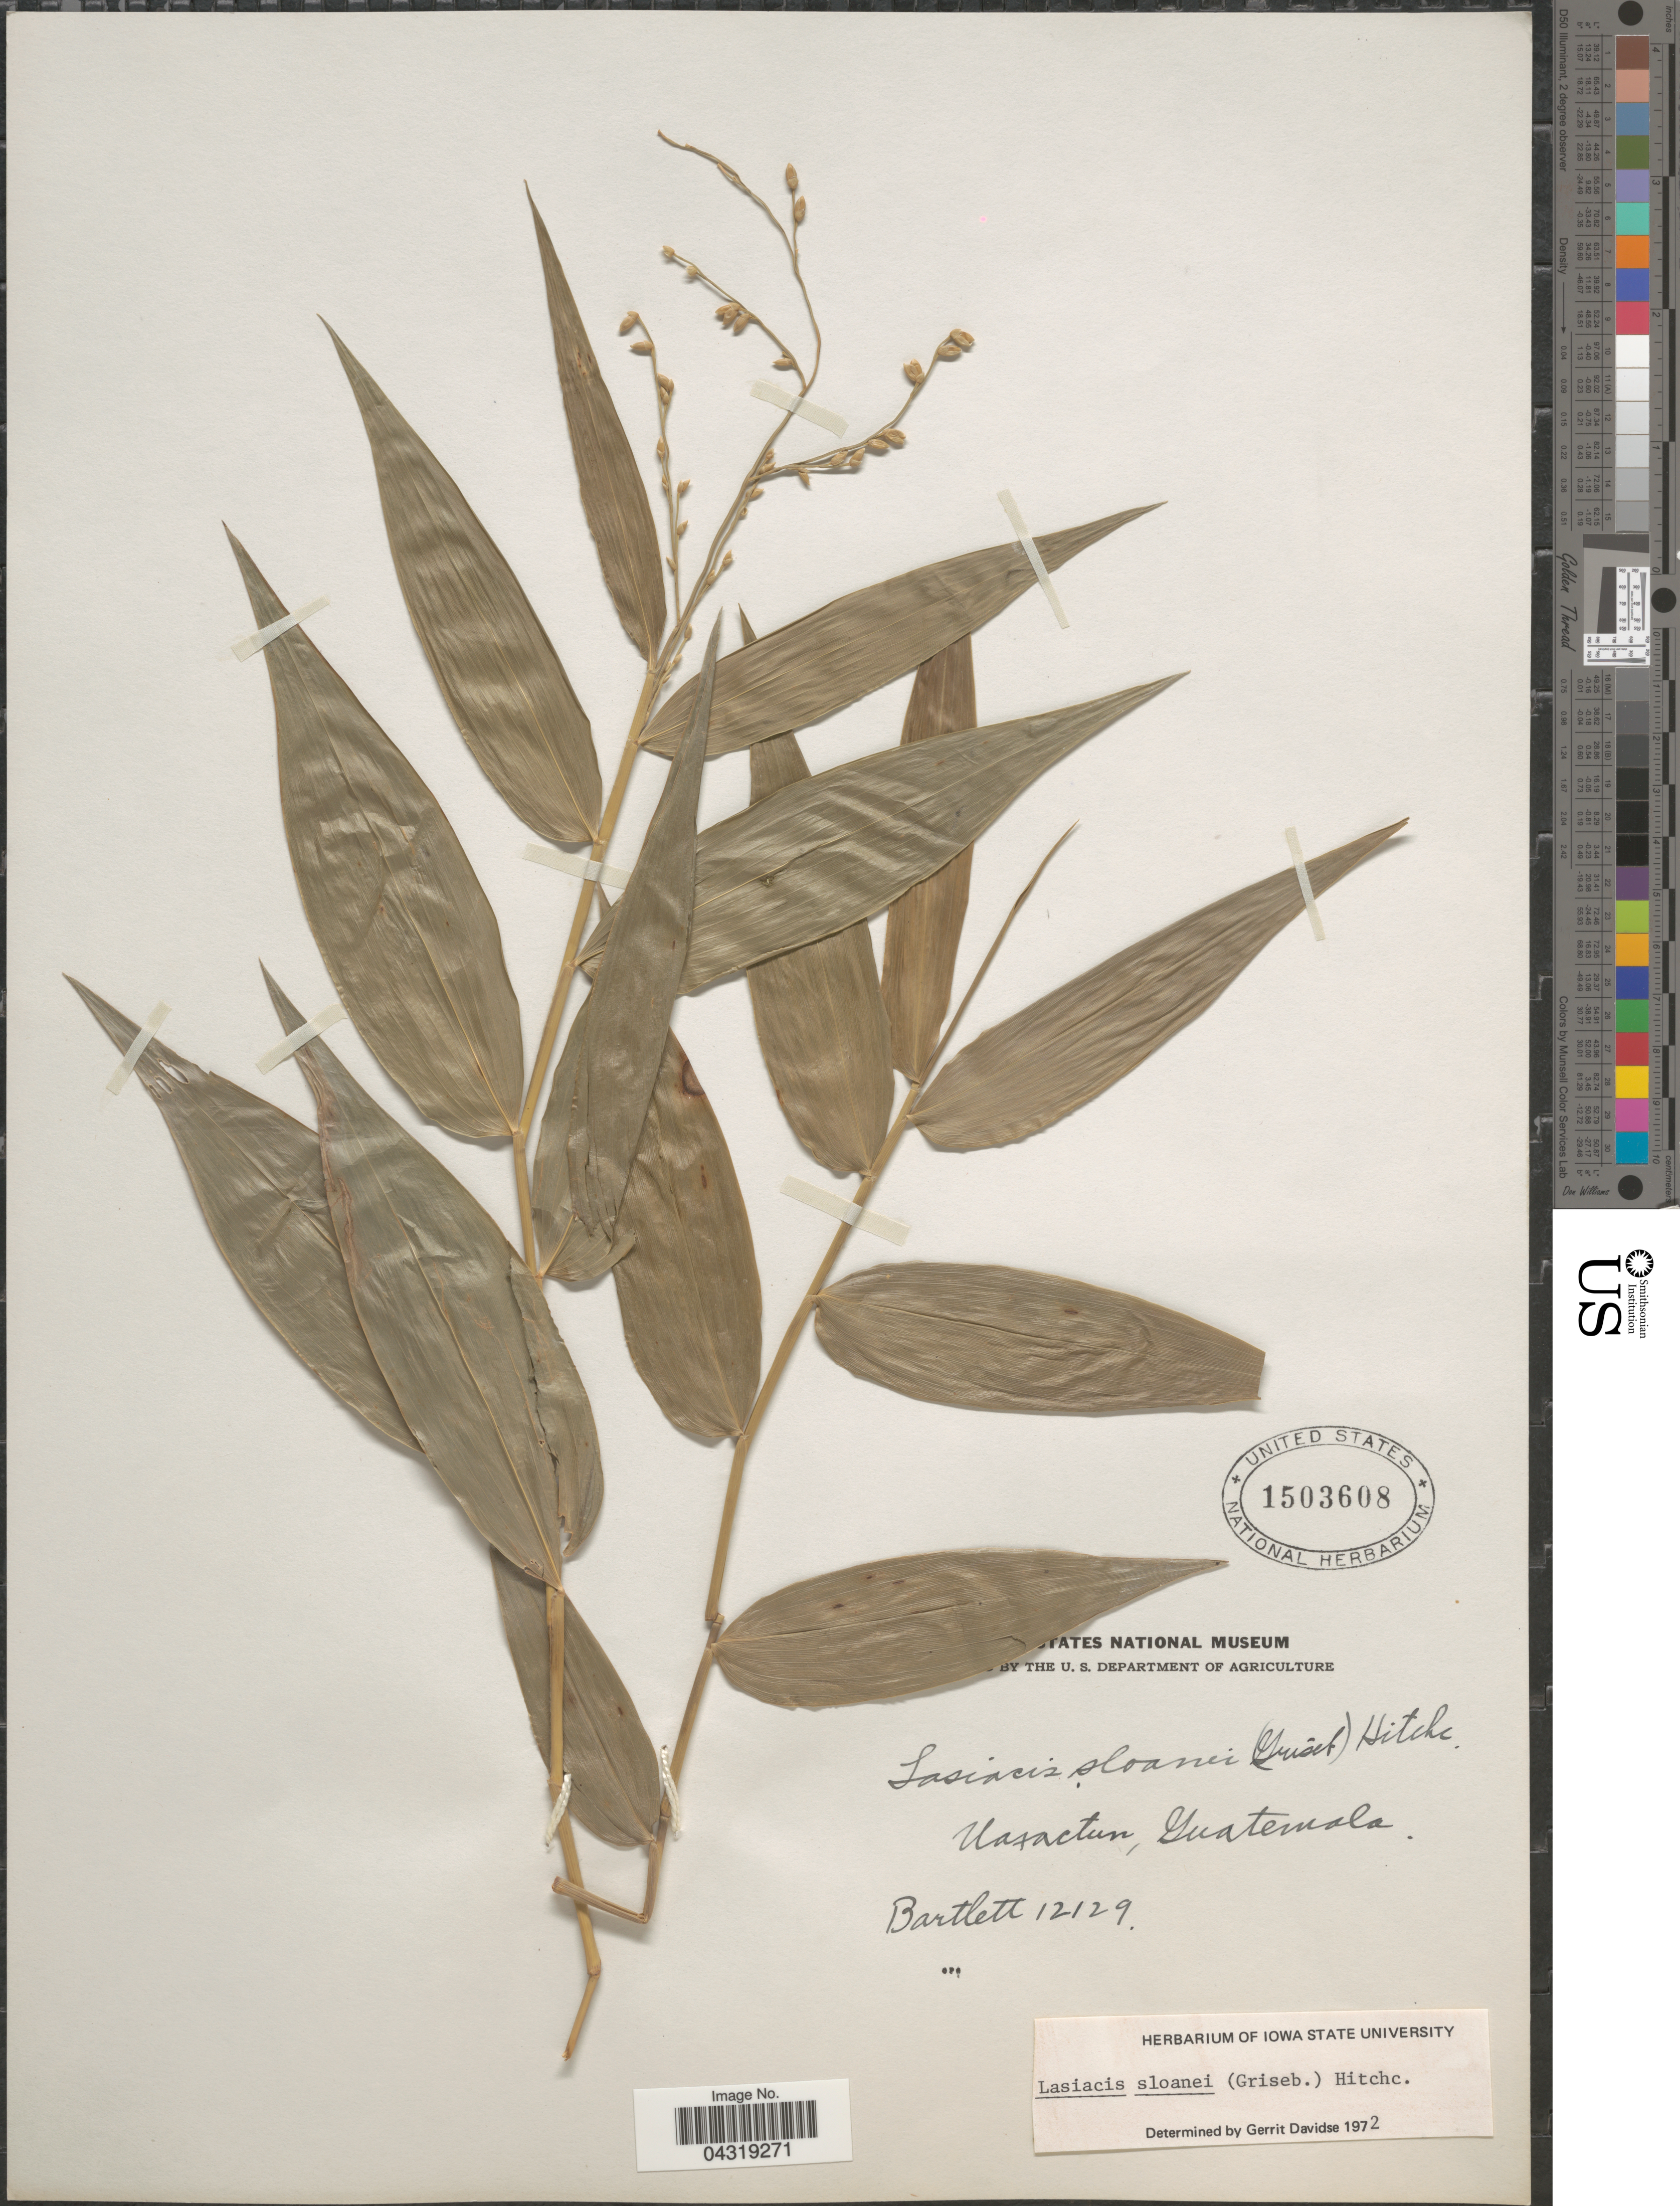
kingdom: Plantae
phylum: Tracheophyta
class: Liliopsida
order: Poales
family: Poaceae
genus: Lasiacis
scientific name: Lasiacis sloanei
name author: (Griseb.) Hitchc.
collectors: Bartlett, --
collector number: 12129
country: Guatemala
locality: Uaxactun.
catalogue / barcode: US 1503608